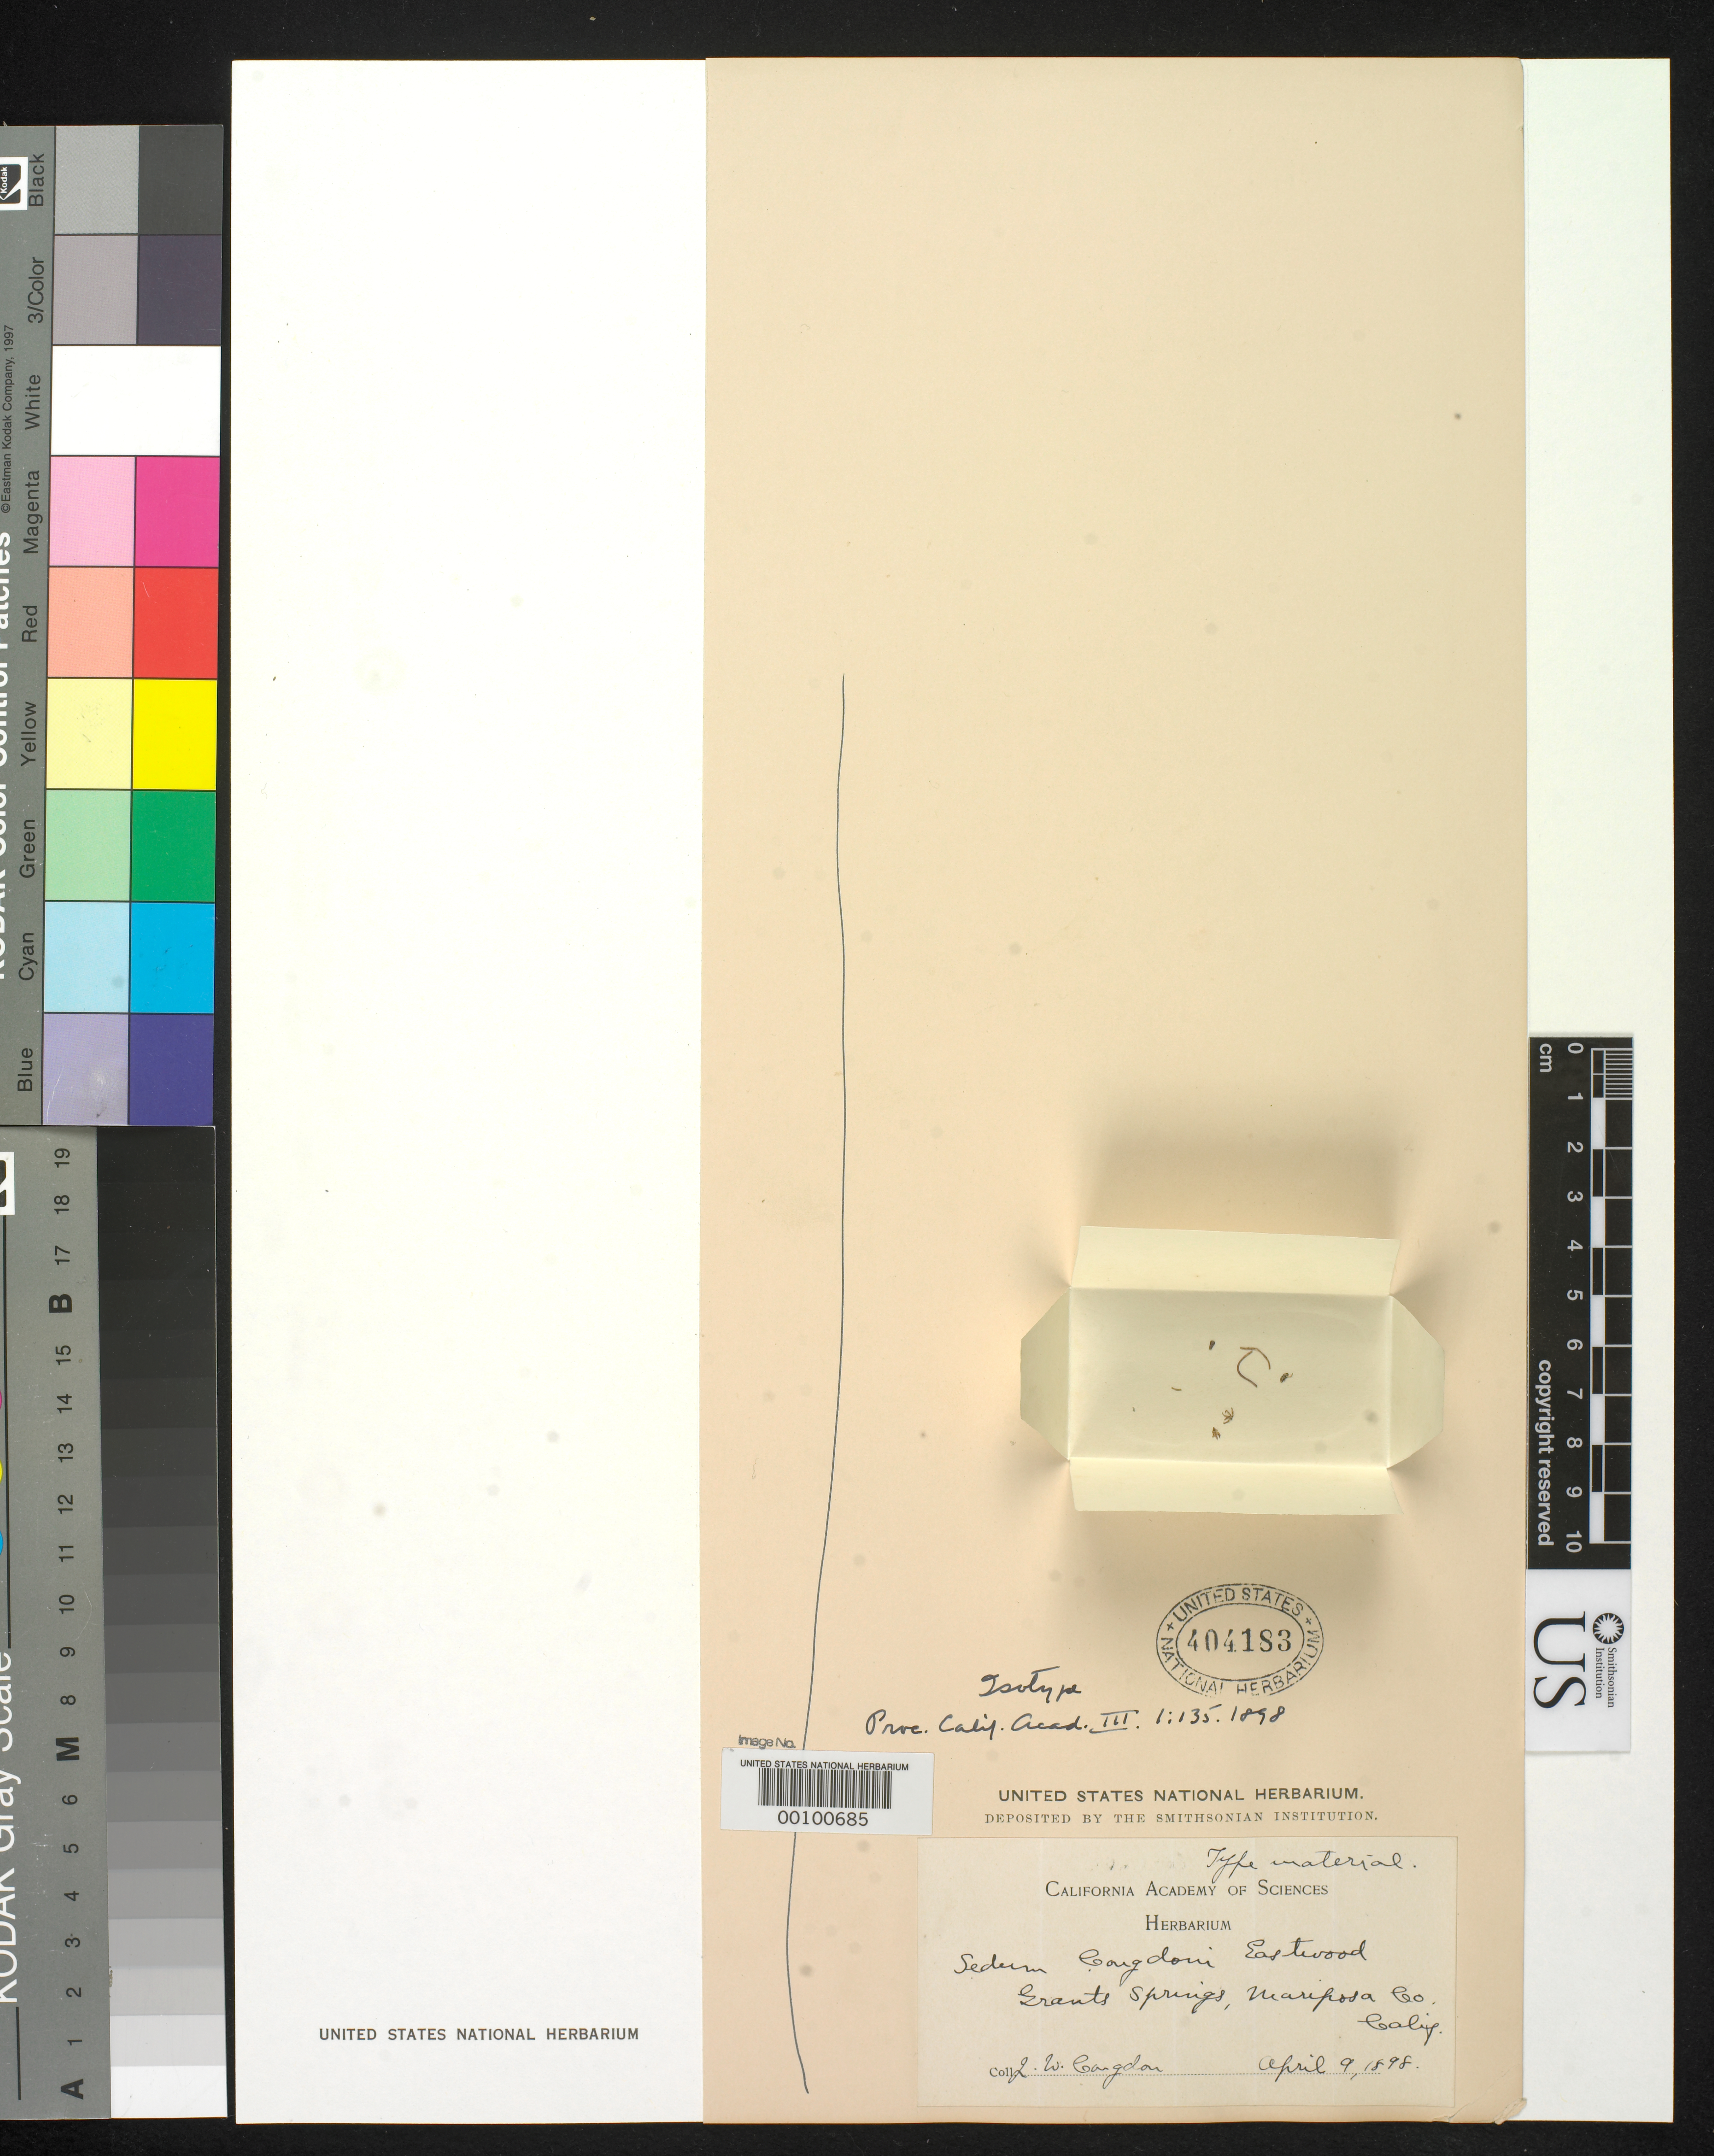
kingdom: Plantae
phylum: Tracheophyta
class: Magnoliopsida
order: Saxifragales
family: Crassulaceae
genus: Sedum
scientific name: Sedum congdonii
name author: Eastw.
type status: Type Fragment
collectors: J. W. Congdon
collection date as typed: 09 Apr 1898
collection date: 1898-04-09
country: United States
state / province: California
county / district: Mariposa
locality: Grant's Springs.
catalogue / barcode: US 404183